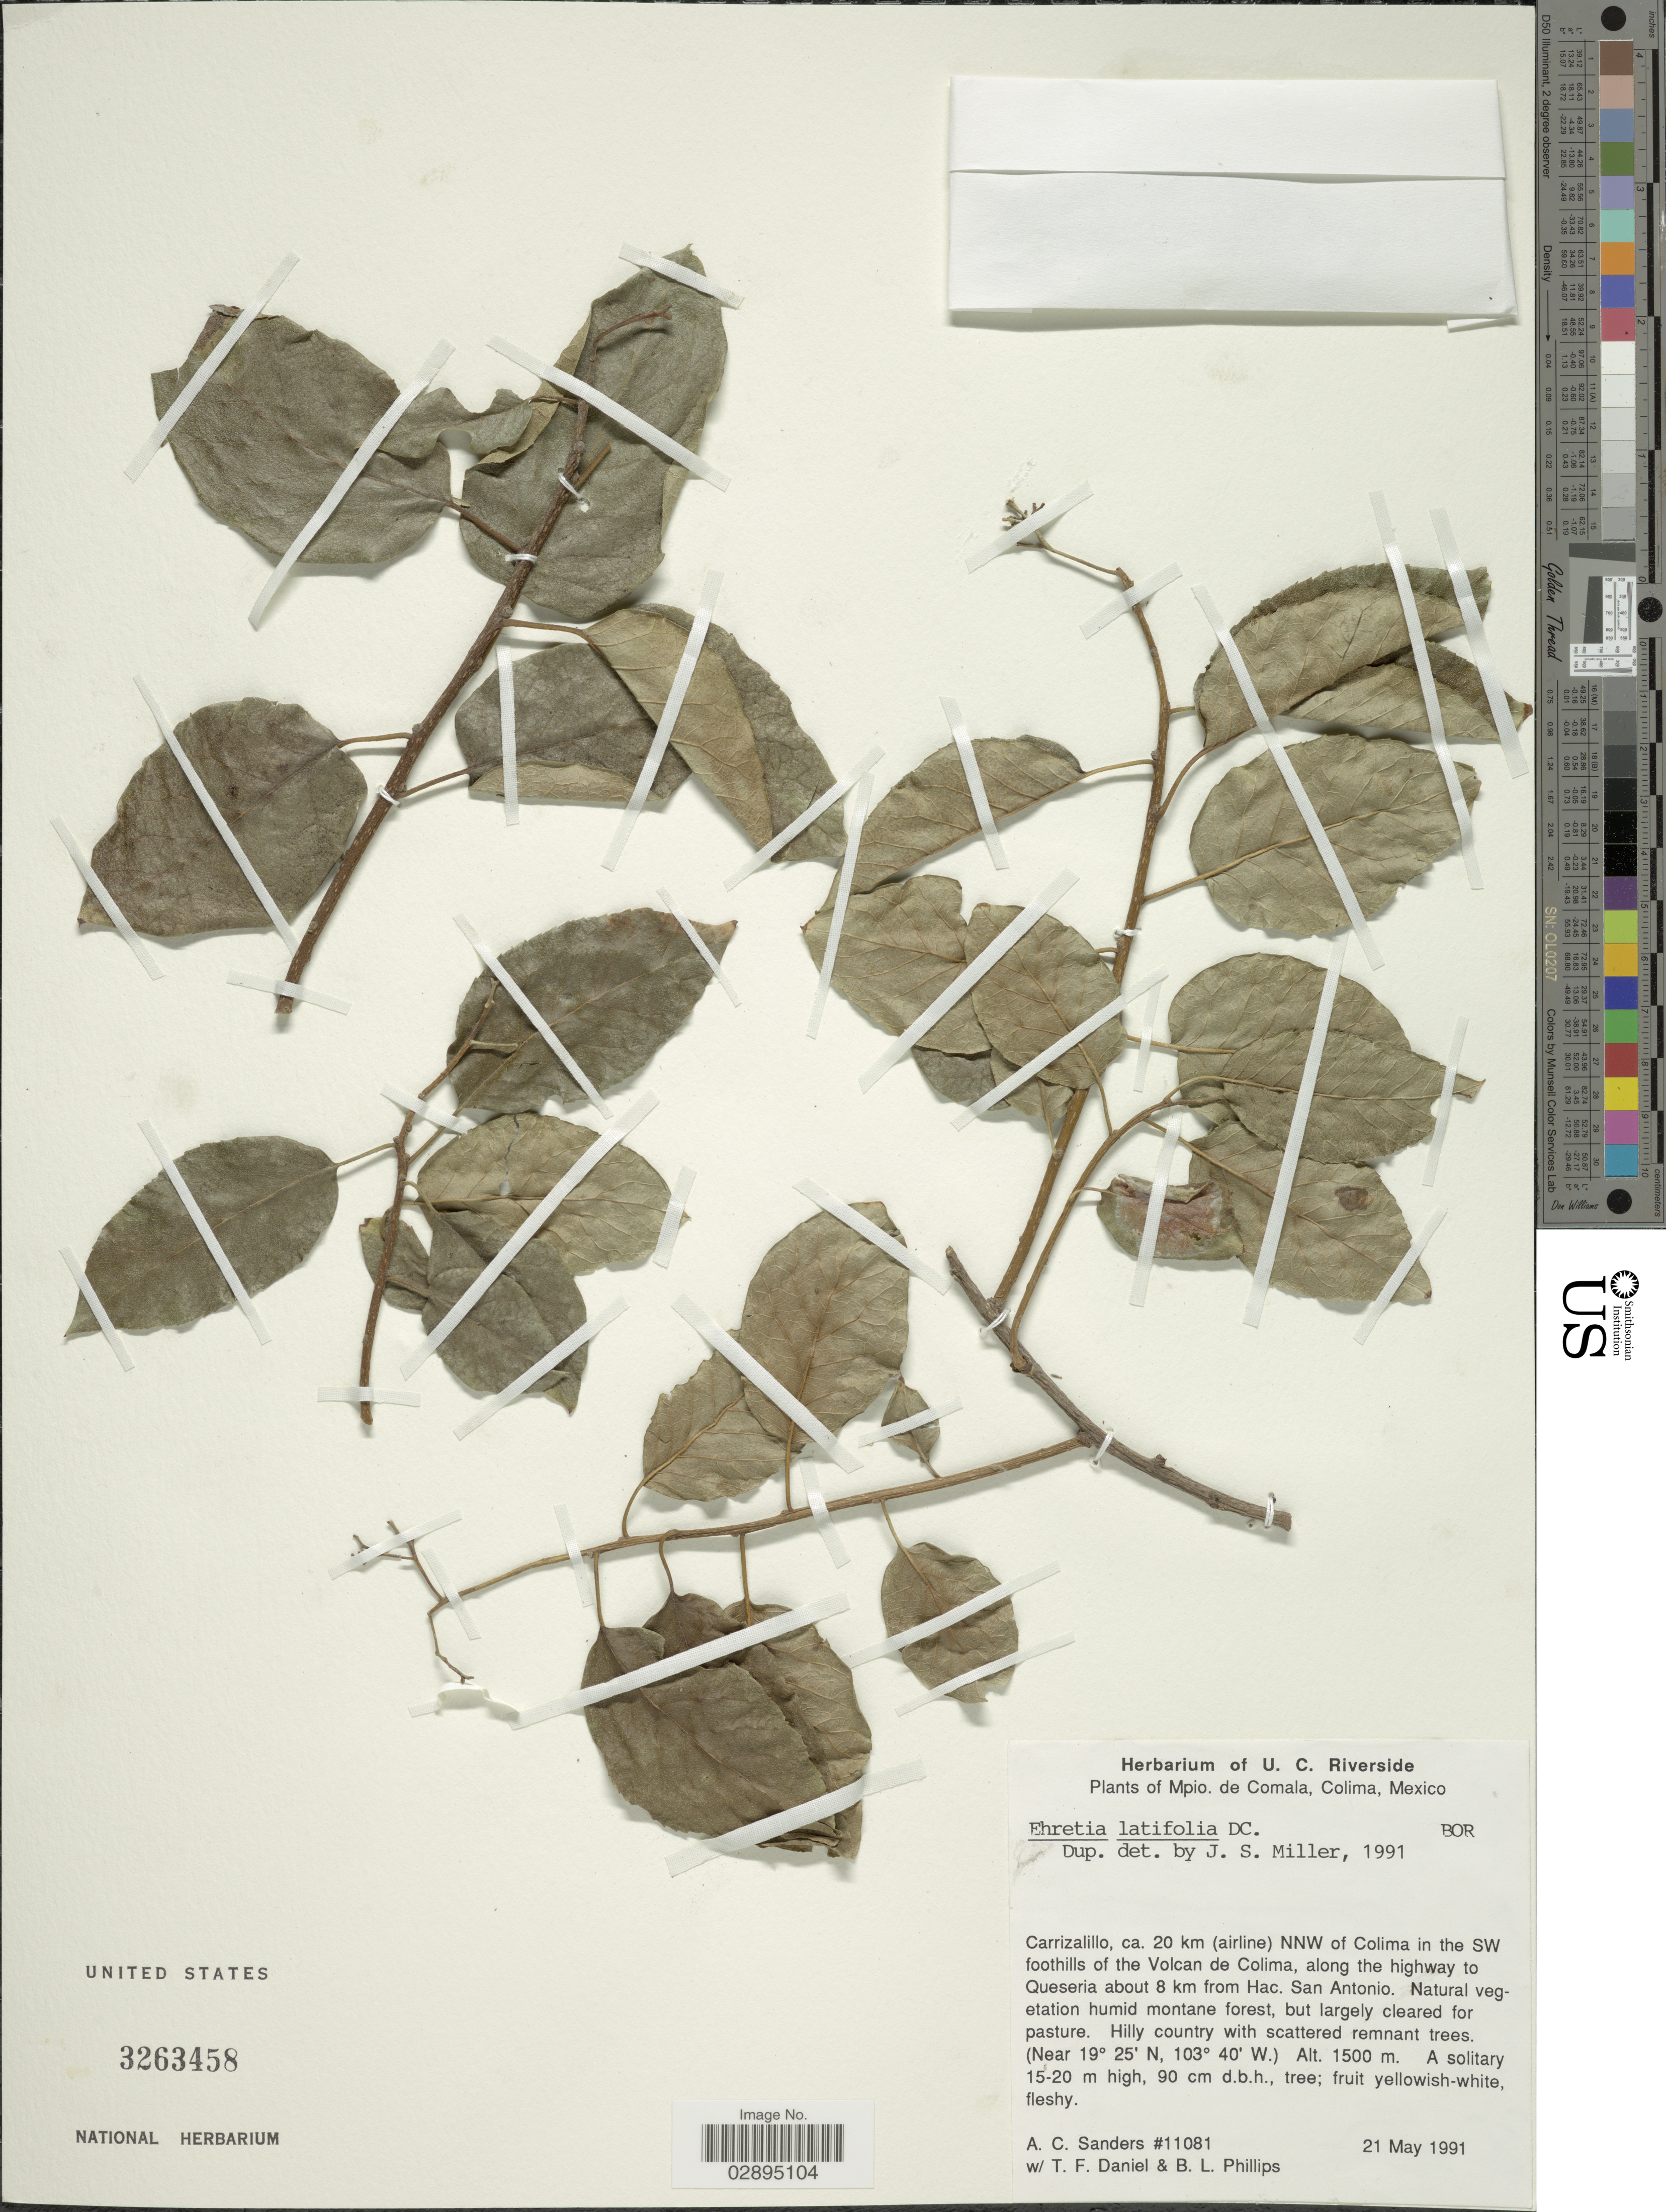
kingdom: Plantae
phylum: Tracheophyta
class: Magnoliopsida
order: Boraginales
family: Ehretiaceae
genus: Ehretia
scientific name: Ehretia latifolia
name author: DC.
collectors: A. Sanders, T. F. Daniel & B. L. Phillips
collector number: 11081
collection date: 1991-05-21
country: Mexico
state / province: Colima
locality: Mpio. de Comala. Carrizalillo, ca. 20 km (airline) NNW of Colima in the SW foothills of the Volcan de Colima, along the highway to Queseria about 8 km from Hac. San Antonio.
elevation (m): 1500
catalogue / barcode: US 3263458